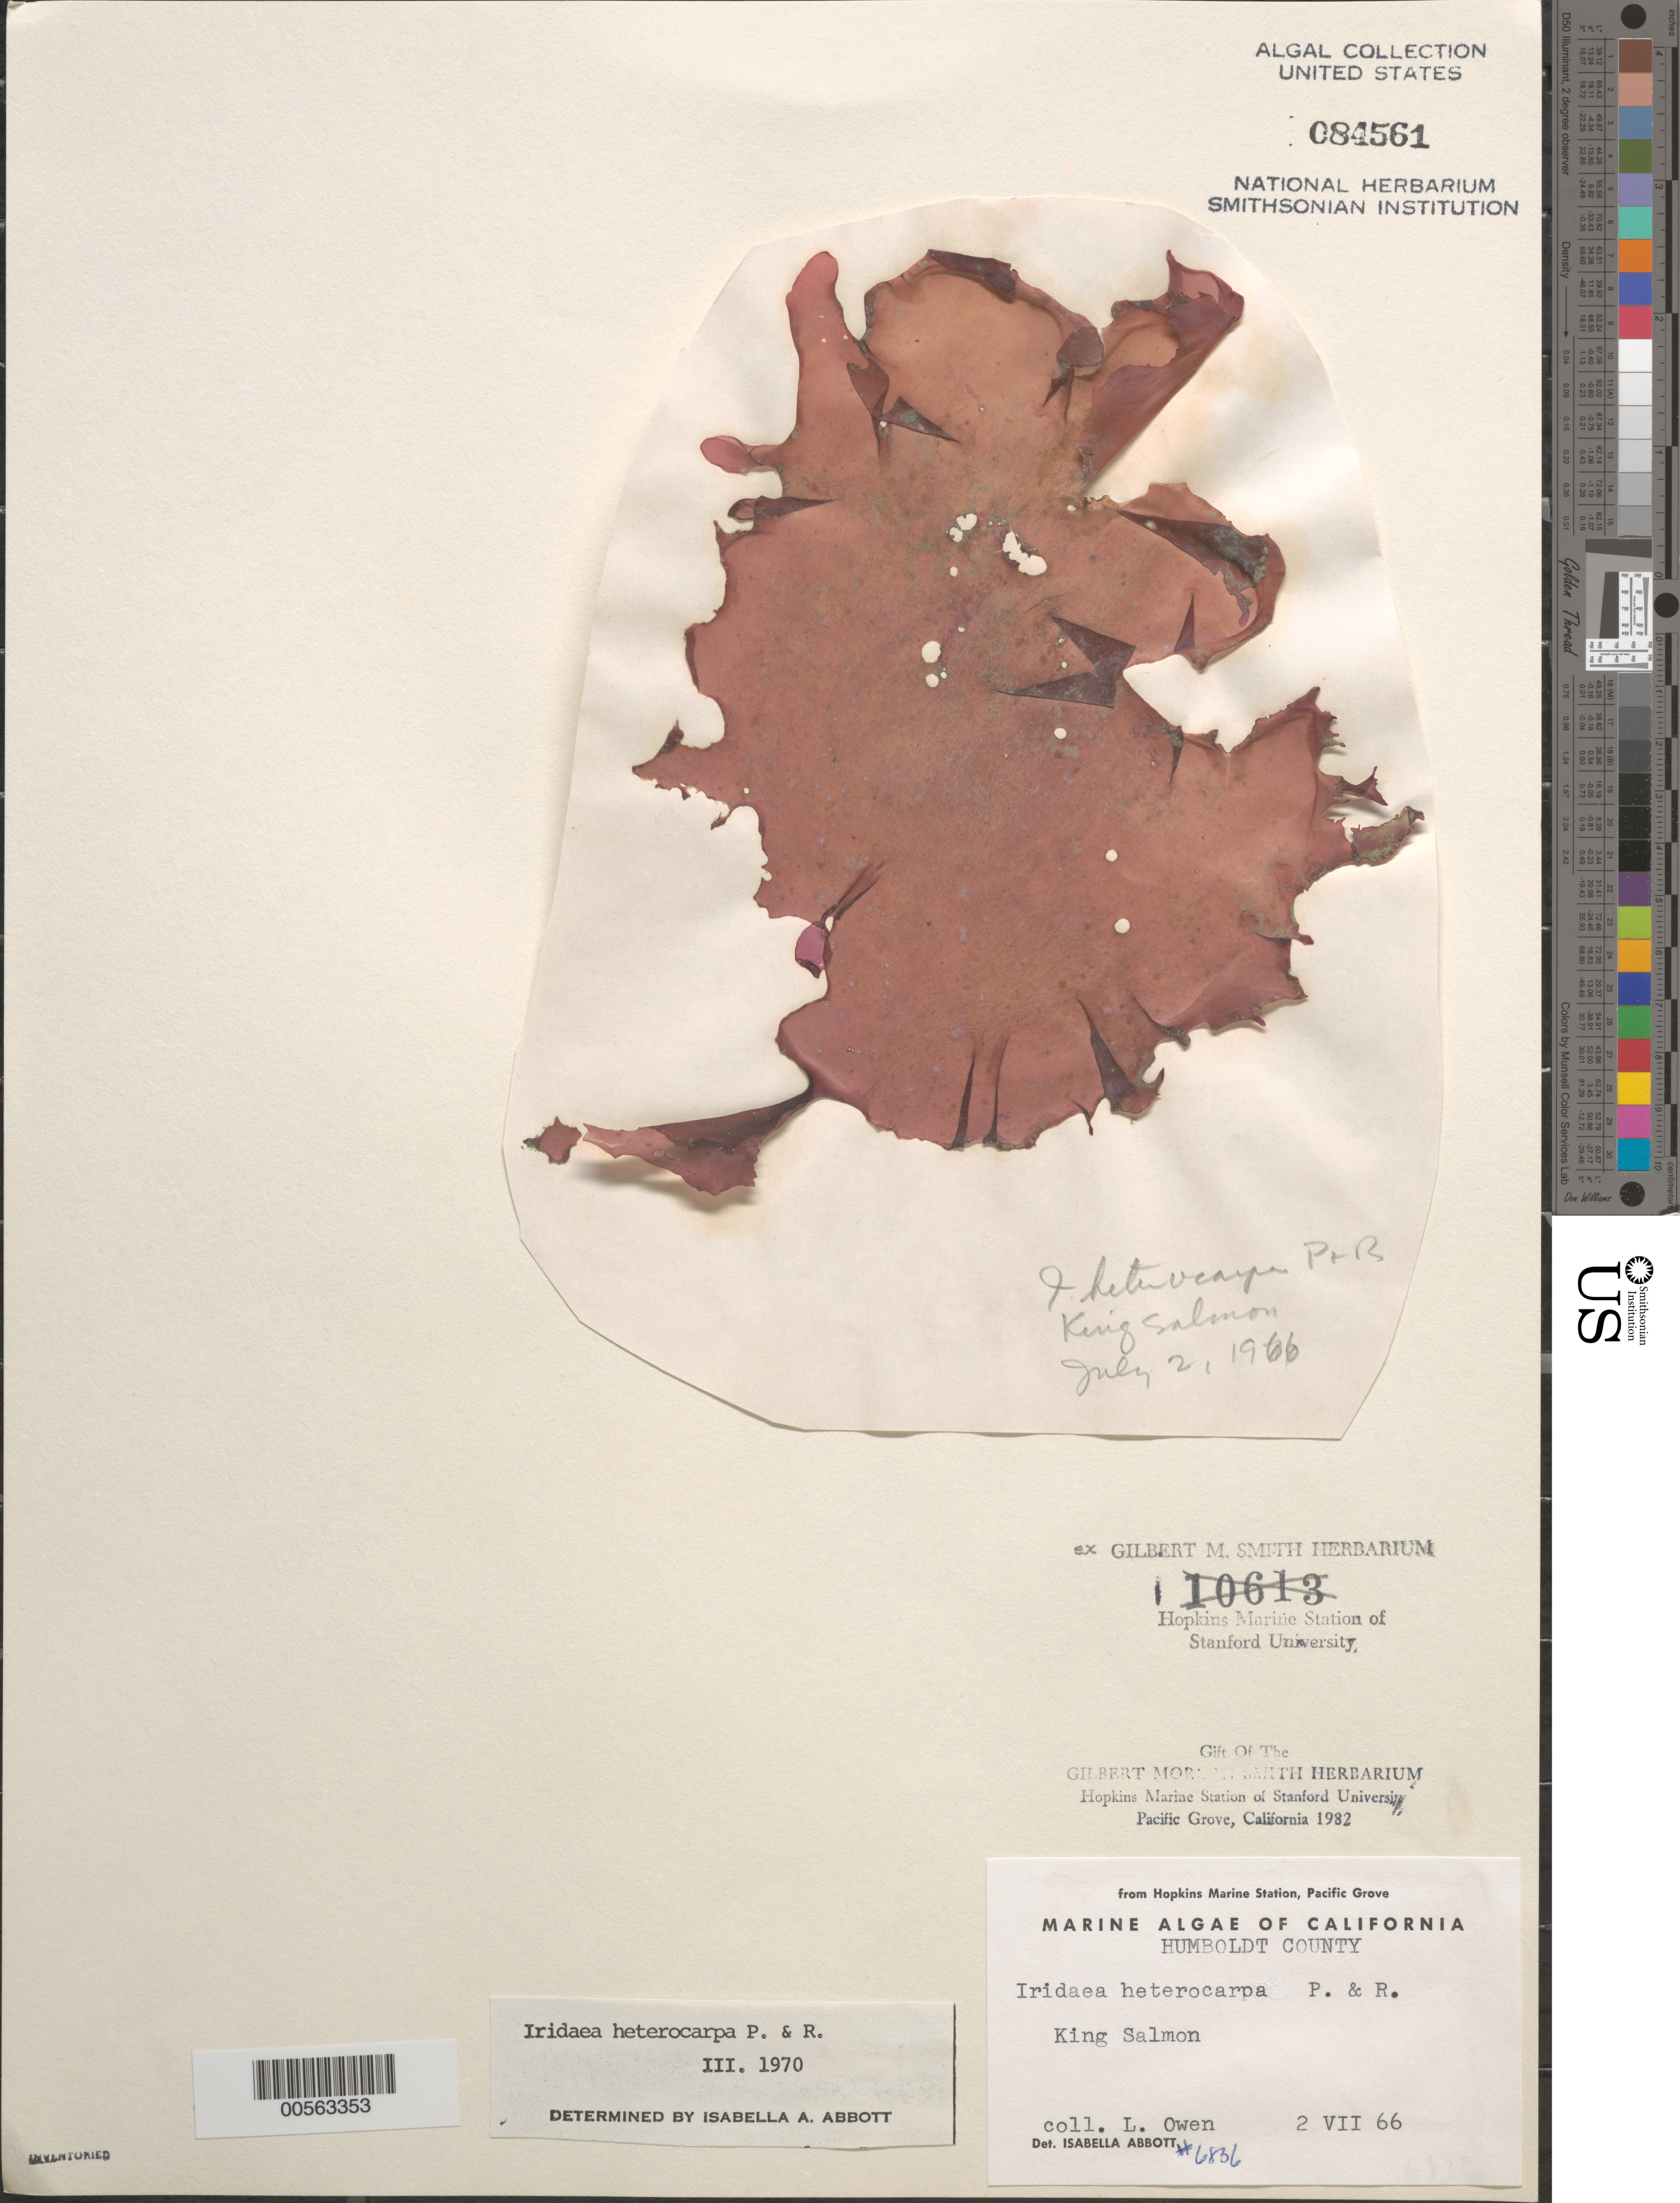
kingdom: Plantae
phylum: Rhodophyta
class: Florideophyceae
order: Gigartinales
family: Gigartinaceae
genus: Chondrus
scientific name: Chondrus crispus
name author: Stackh.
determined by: Algae name updating Project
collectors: L. Owen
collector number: IAA 6836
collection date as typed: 02 Jul 1966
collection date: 1966-07-02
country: United States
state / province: California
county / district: Humboldt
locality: King Salmon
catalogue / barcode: US 84561